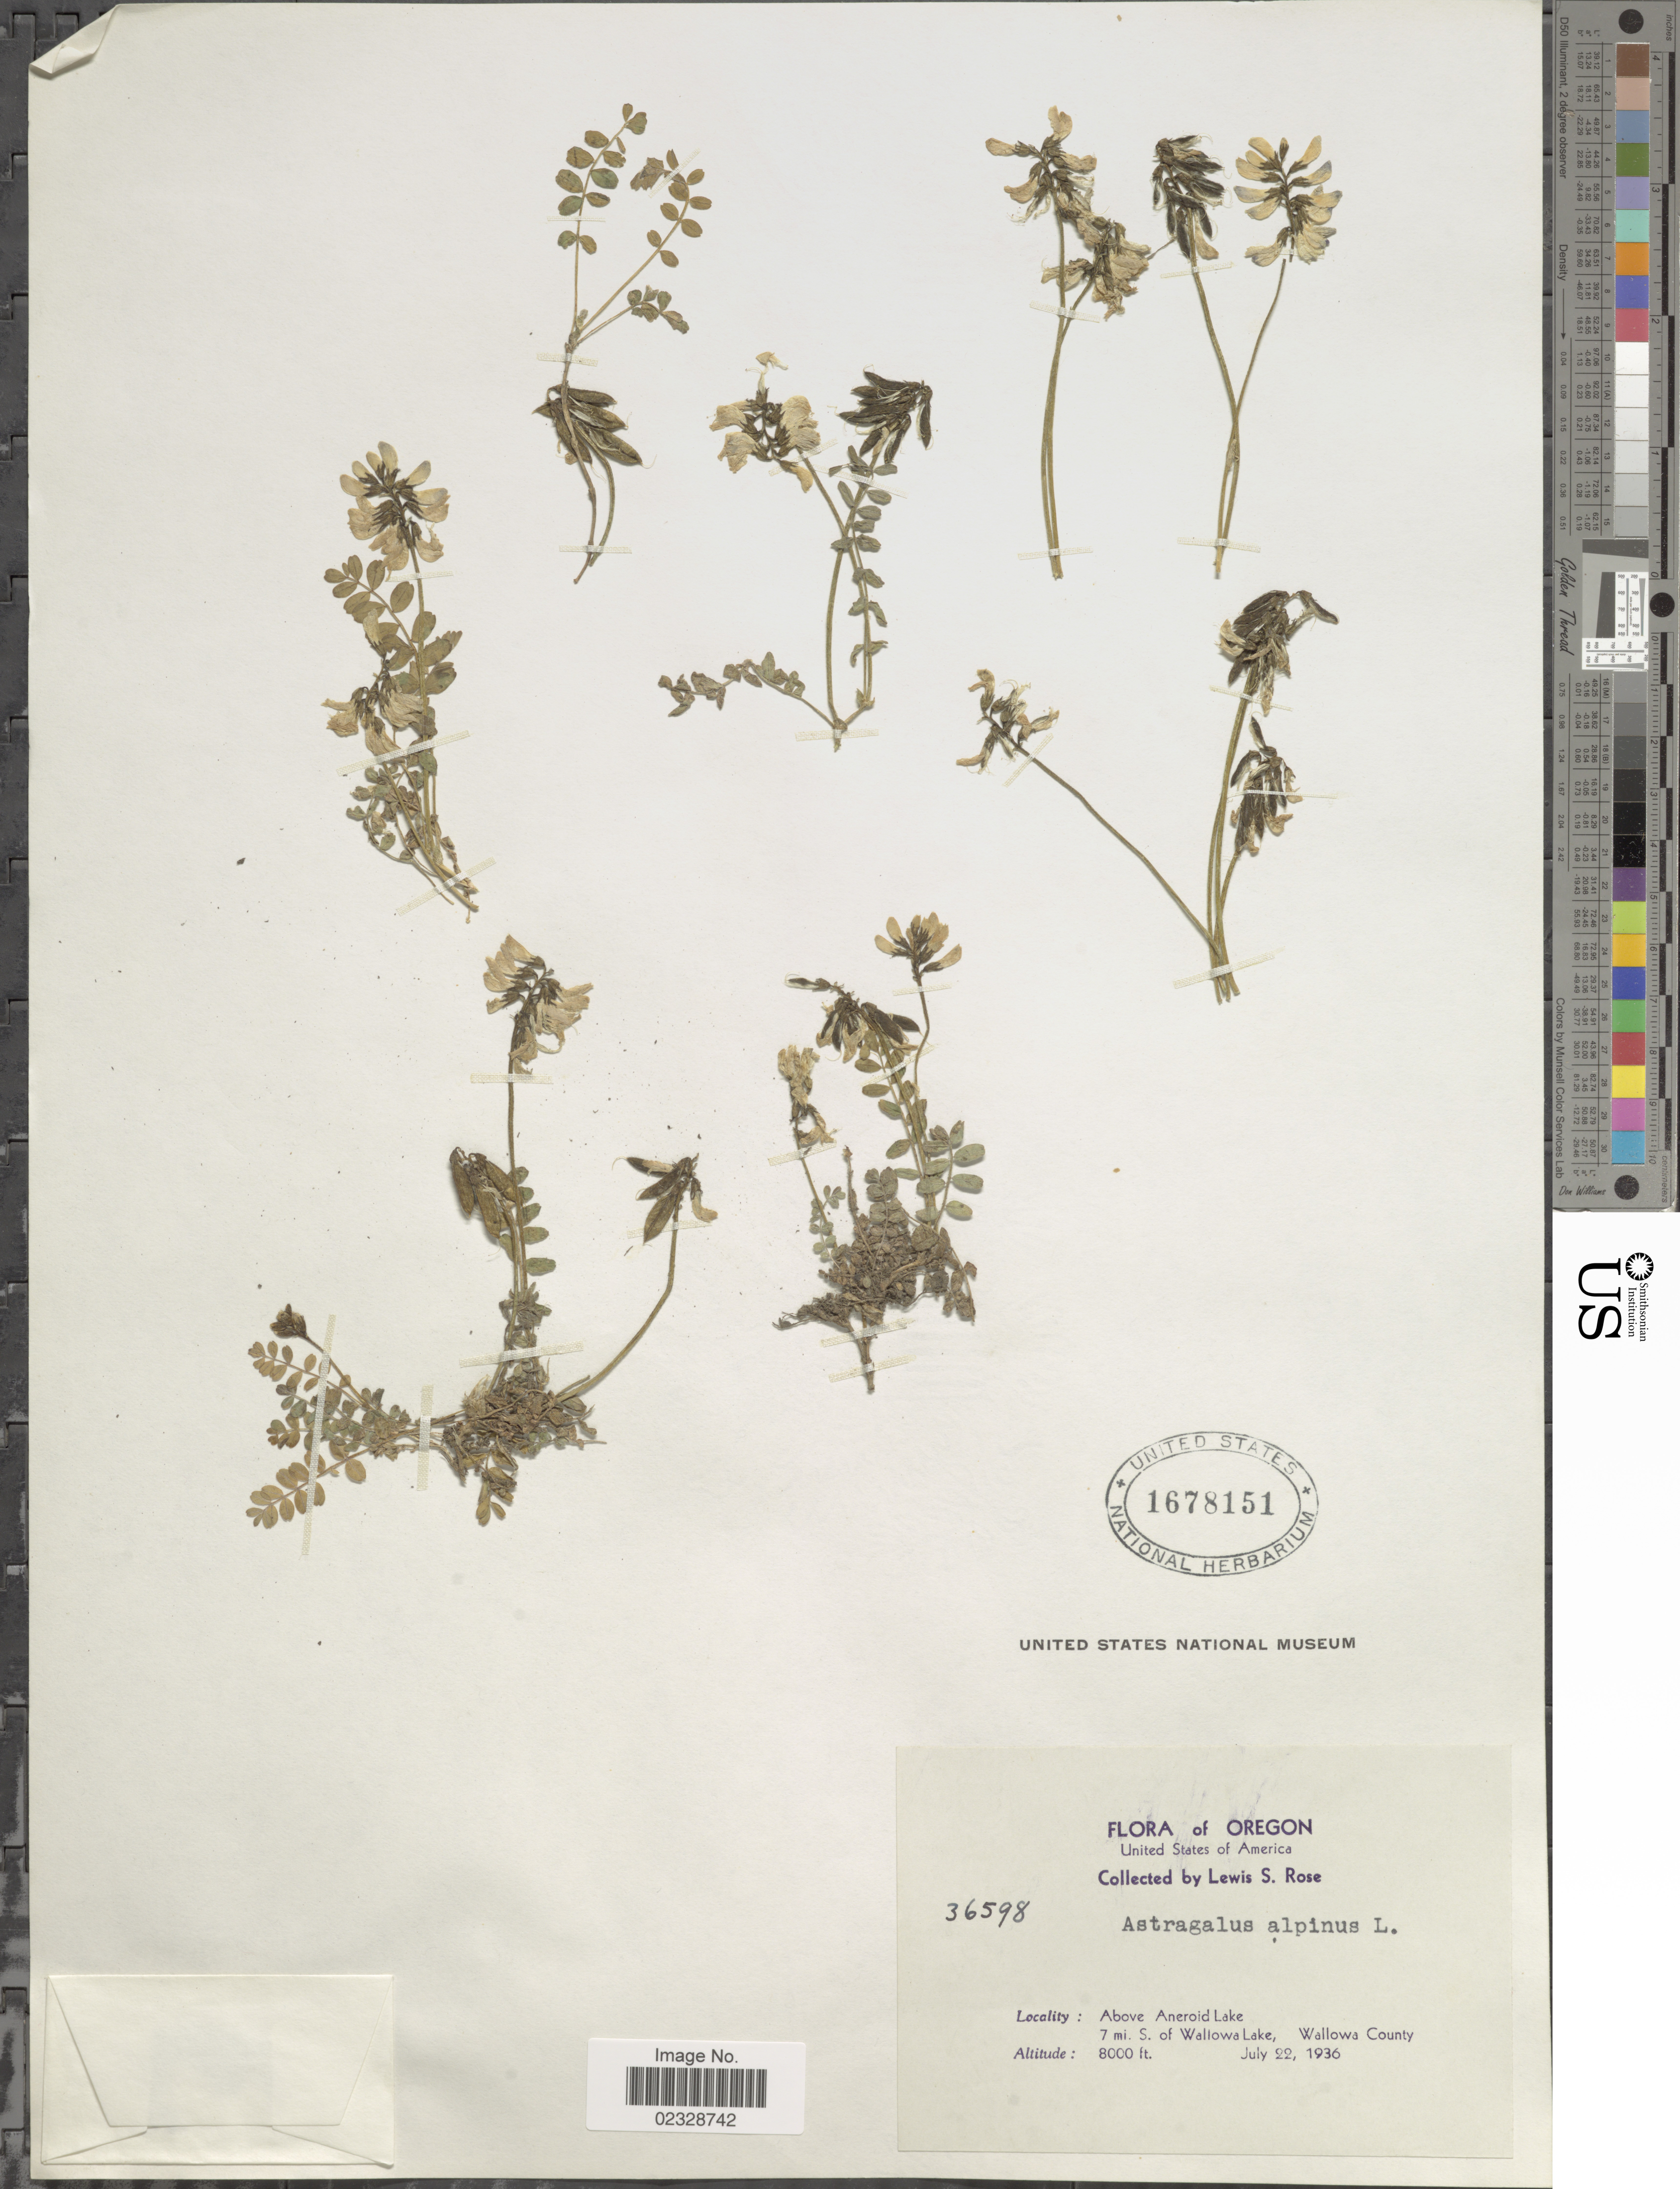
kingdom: Plantae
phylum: Tracheophyta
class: Magnoliopsida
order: Fabales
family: Fabaceae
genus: Astragalus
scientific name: Astragalus alpinus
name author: L.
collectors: L. S. Rose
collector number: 36598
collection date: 1936-07-22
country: United States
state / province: Oregon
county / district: Wallowa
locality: United States of America, above Aneroid Lake, 7 mi S of Wallowa Lake, Wallowa County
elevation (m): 2438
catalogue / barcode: US 1678151